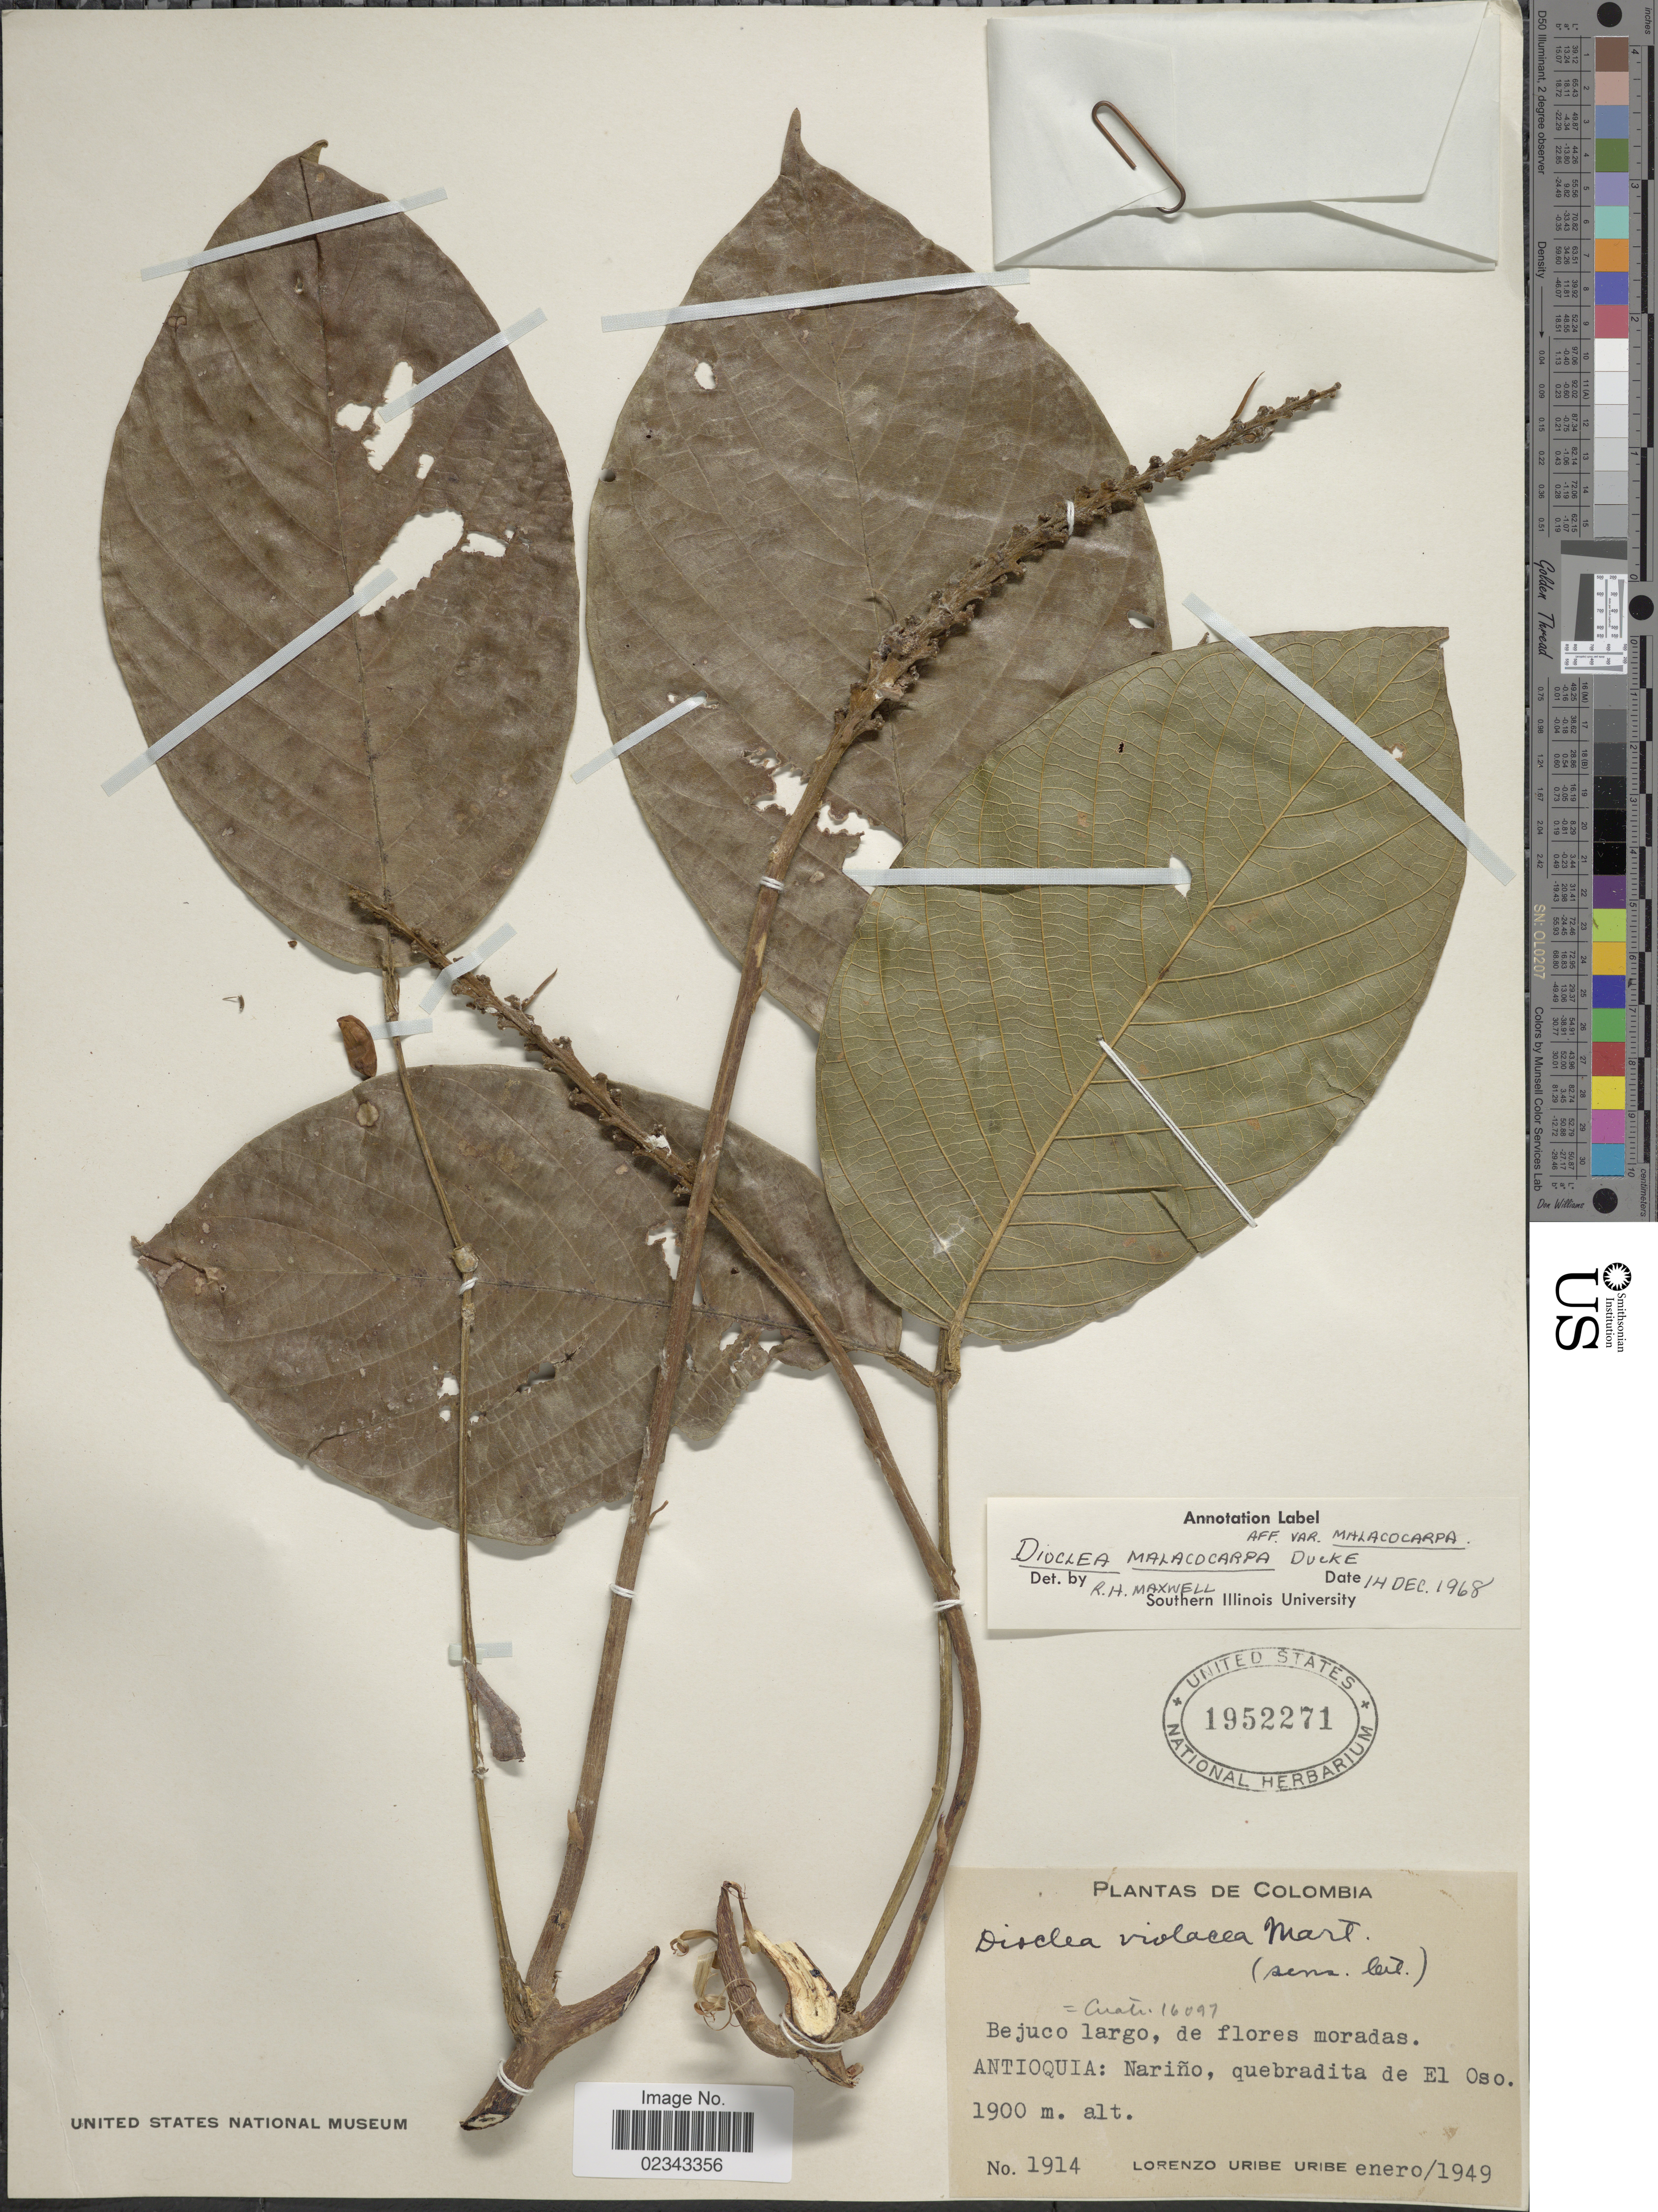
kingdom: Plantae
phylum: Tracheophyta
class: Magnoliopsida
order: Fabales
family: Fabaceae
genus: Macropsychanthus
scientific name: Macropsychanthus malacocarpus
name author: (Ducke) L.P. Queiroz & Snak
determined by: Strong, Mark T., (BOT), Smithsonian Institution - National Museum of Natural History (UNITED STATES)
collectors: L. Uribe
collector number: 1914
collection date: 1949-01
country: Colombia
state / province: Antioquia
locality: Nariño, quebradita de El Oso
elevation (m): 1900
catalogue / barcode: US 1952271